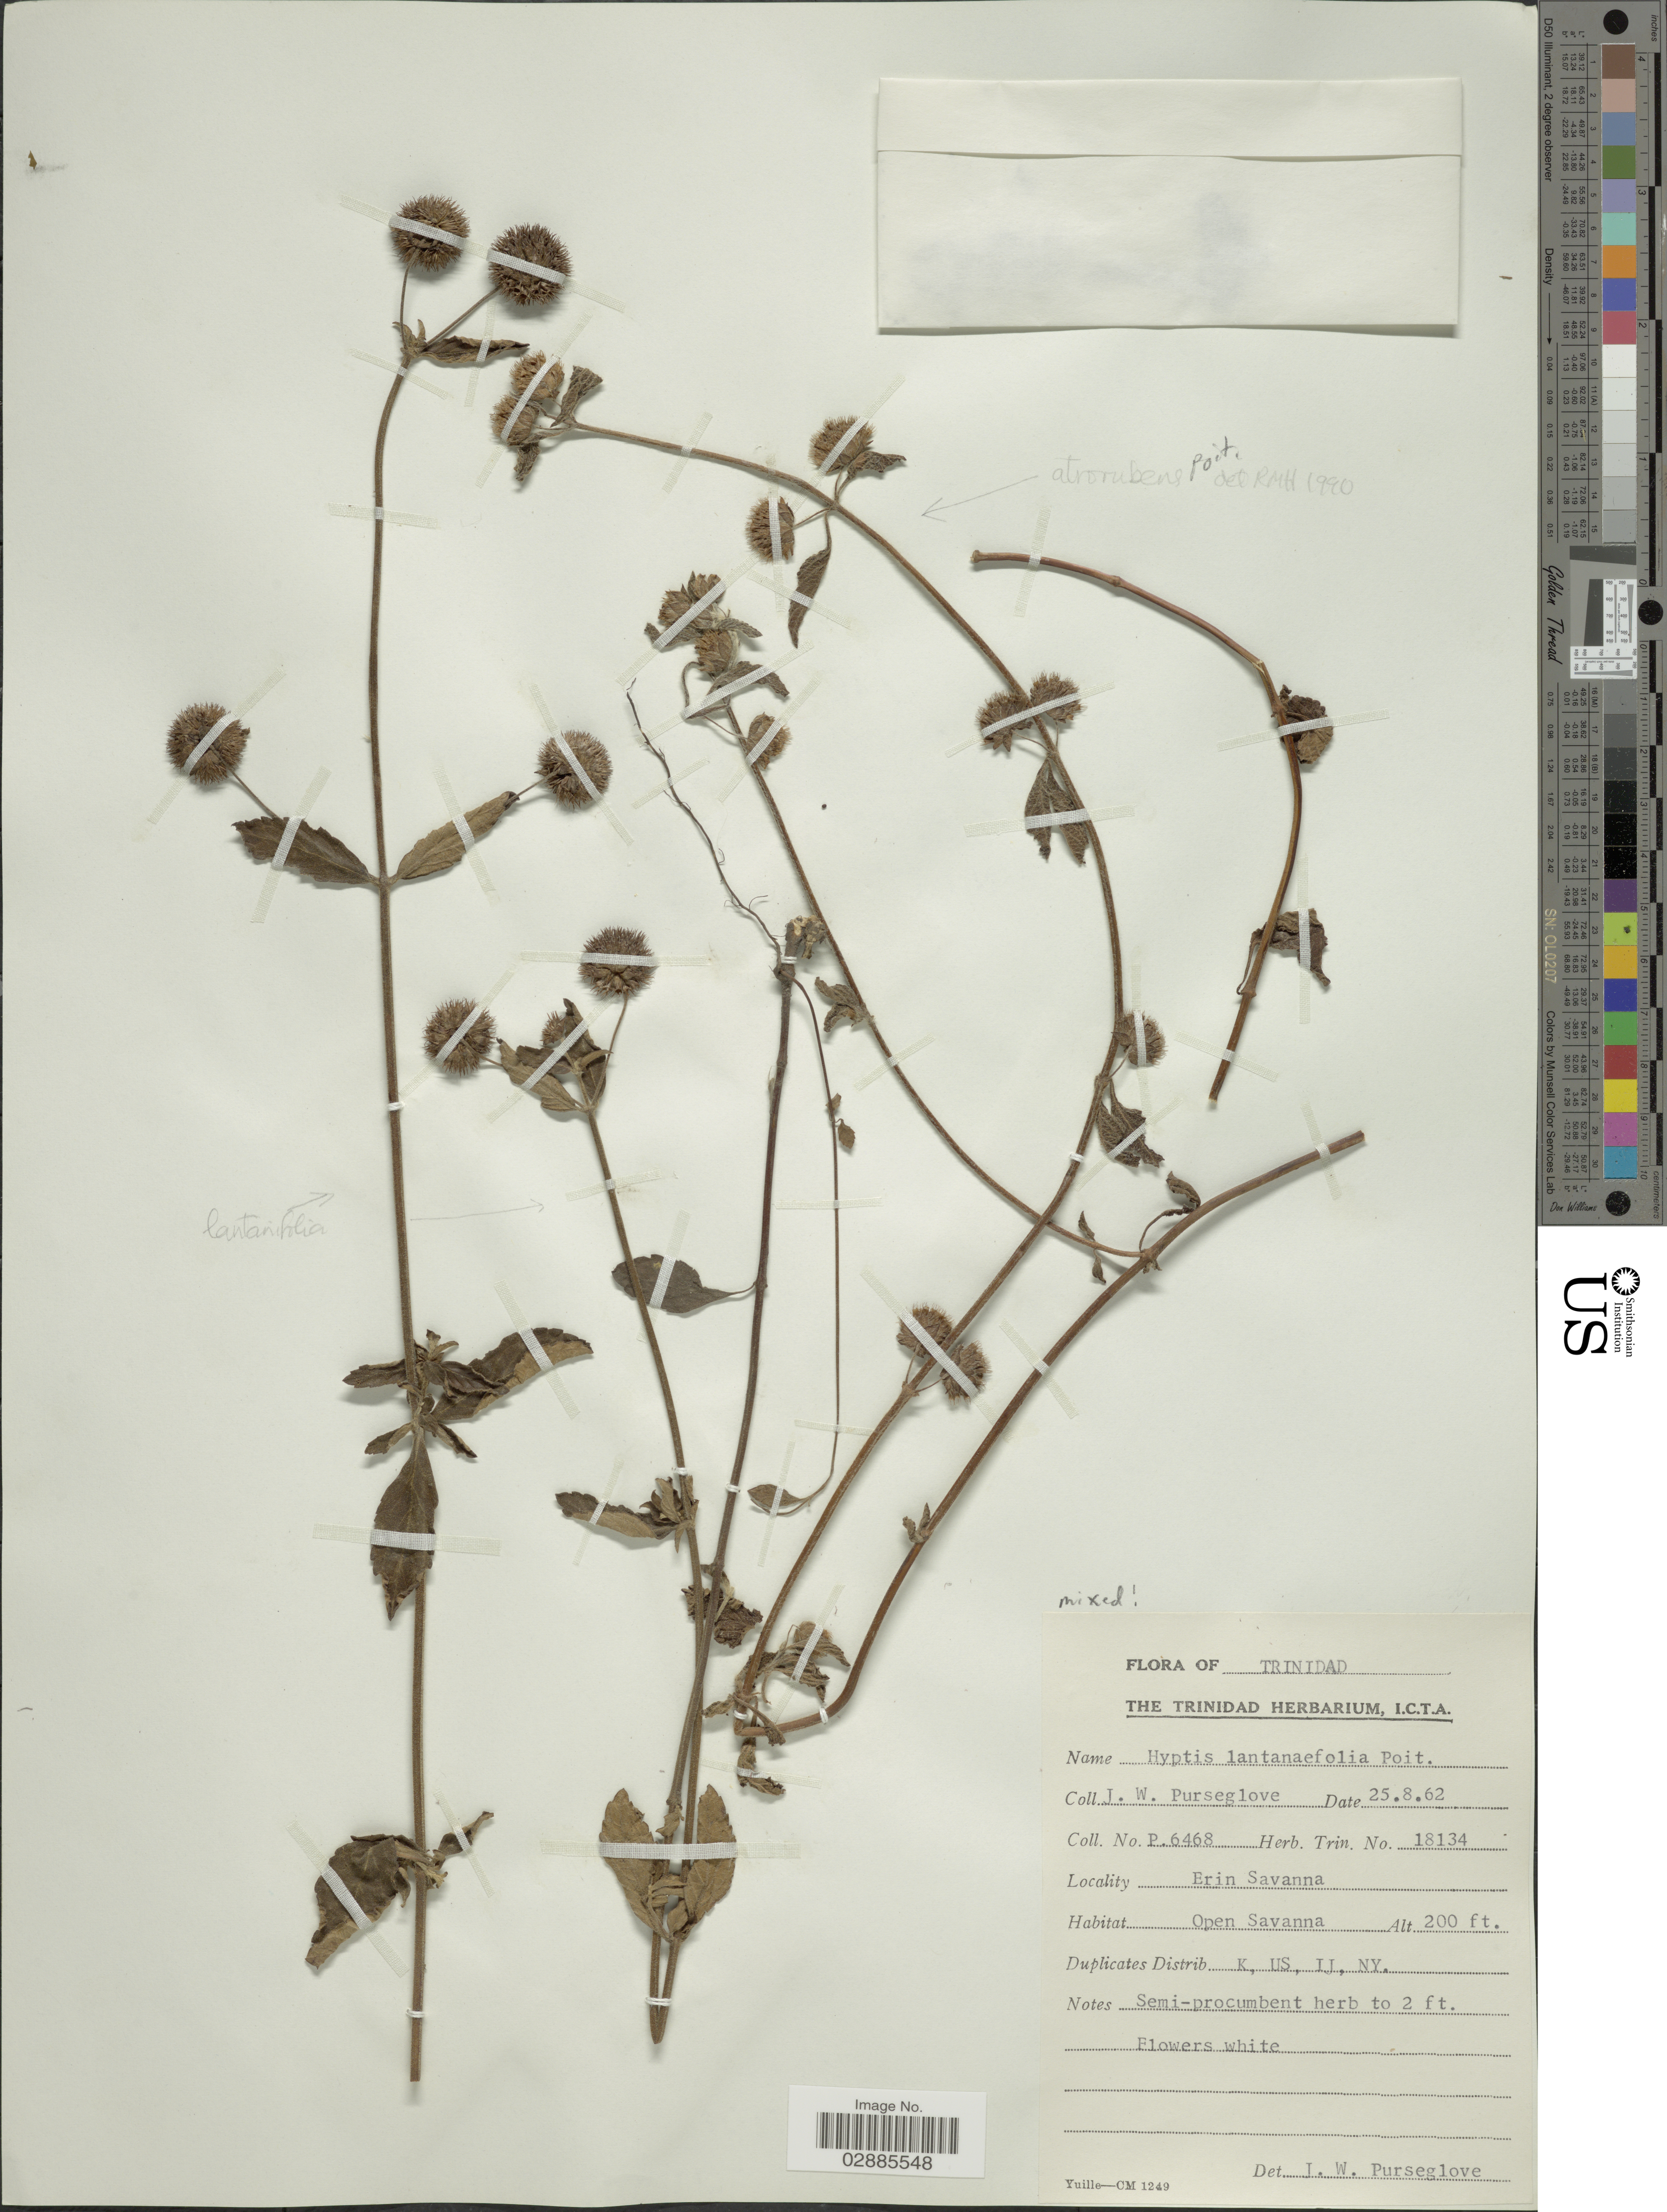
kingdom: Plantae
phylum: Tracheophyta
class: Magnoliopsida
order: Lamiales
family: Lamiaceae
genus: Hyptis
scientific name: Hyptis lantanifolia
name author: Poit.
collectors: J. Purseglove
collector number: P6468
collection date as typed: Transcribed d/m/y: 25/8/62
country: Trinidad and Tobago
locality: Trinidad. Erin Savanna.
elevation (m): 61